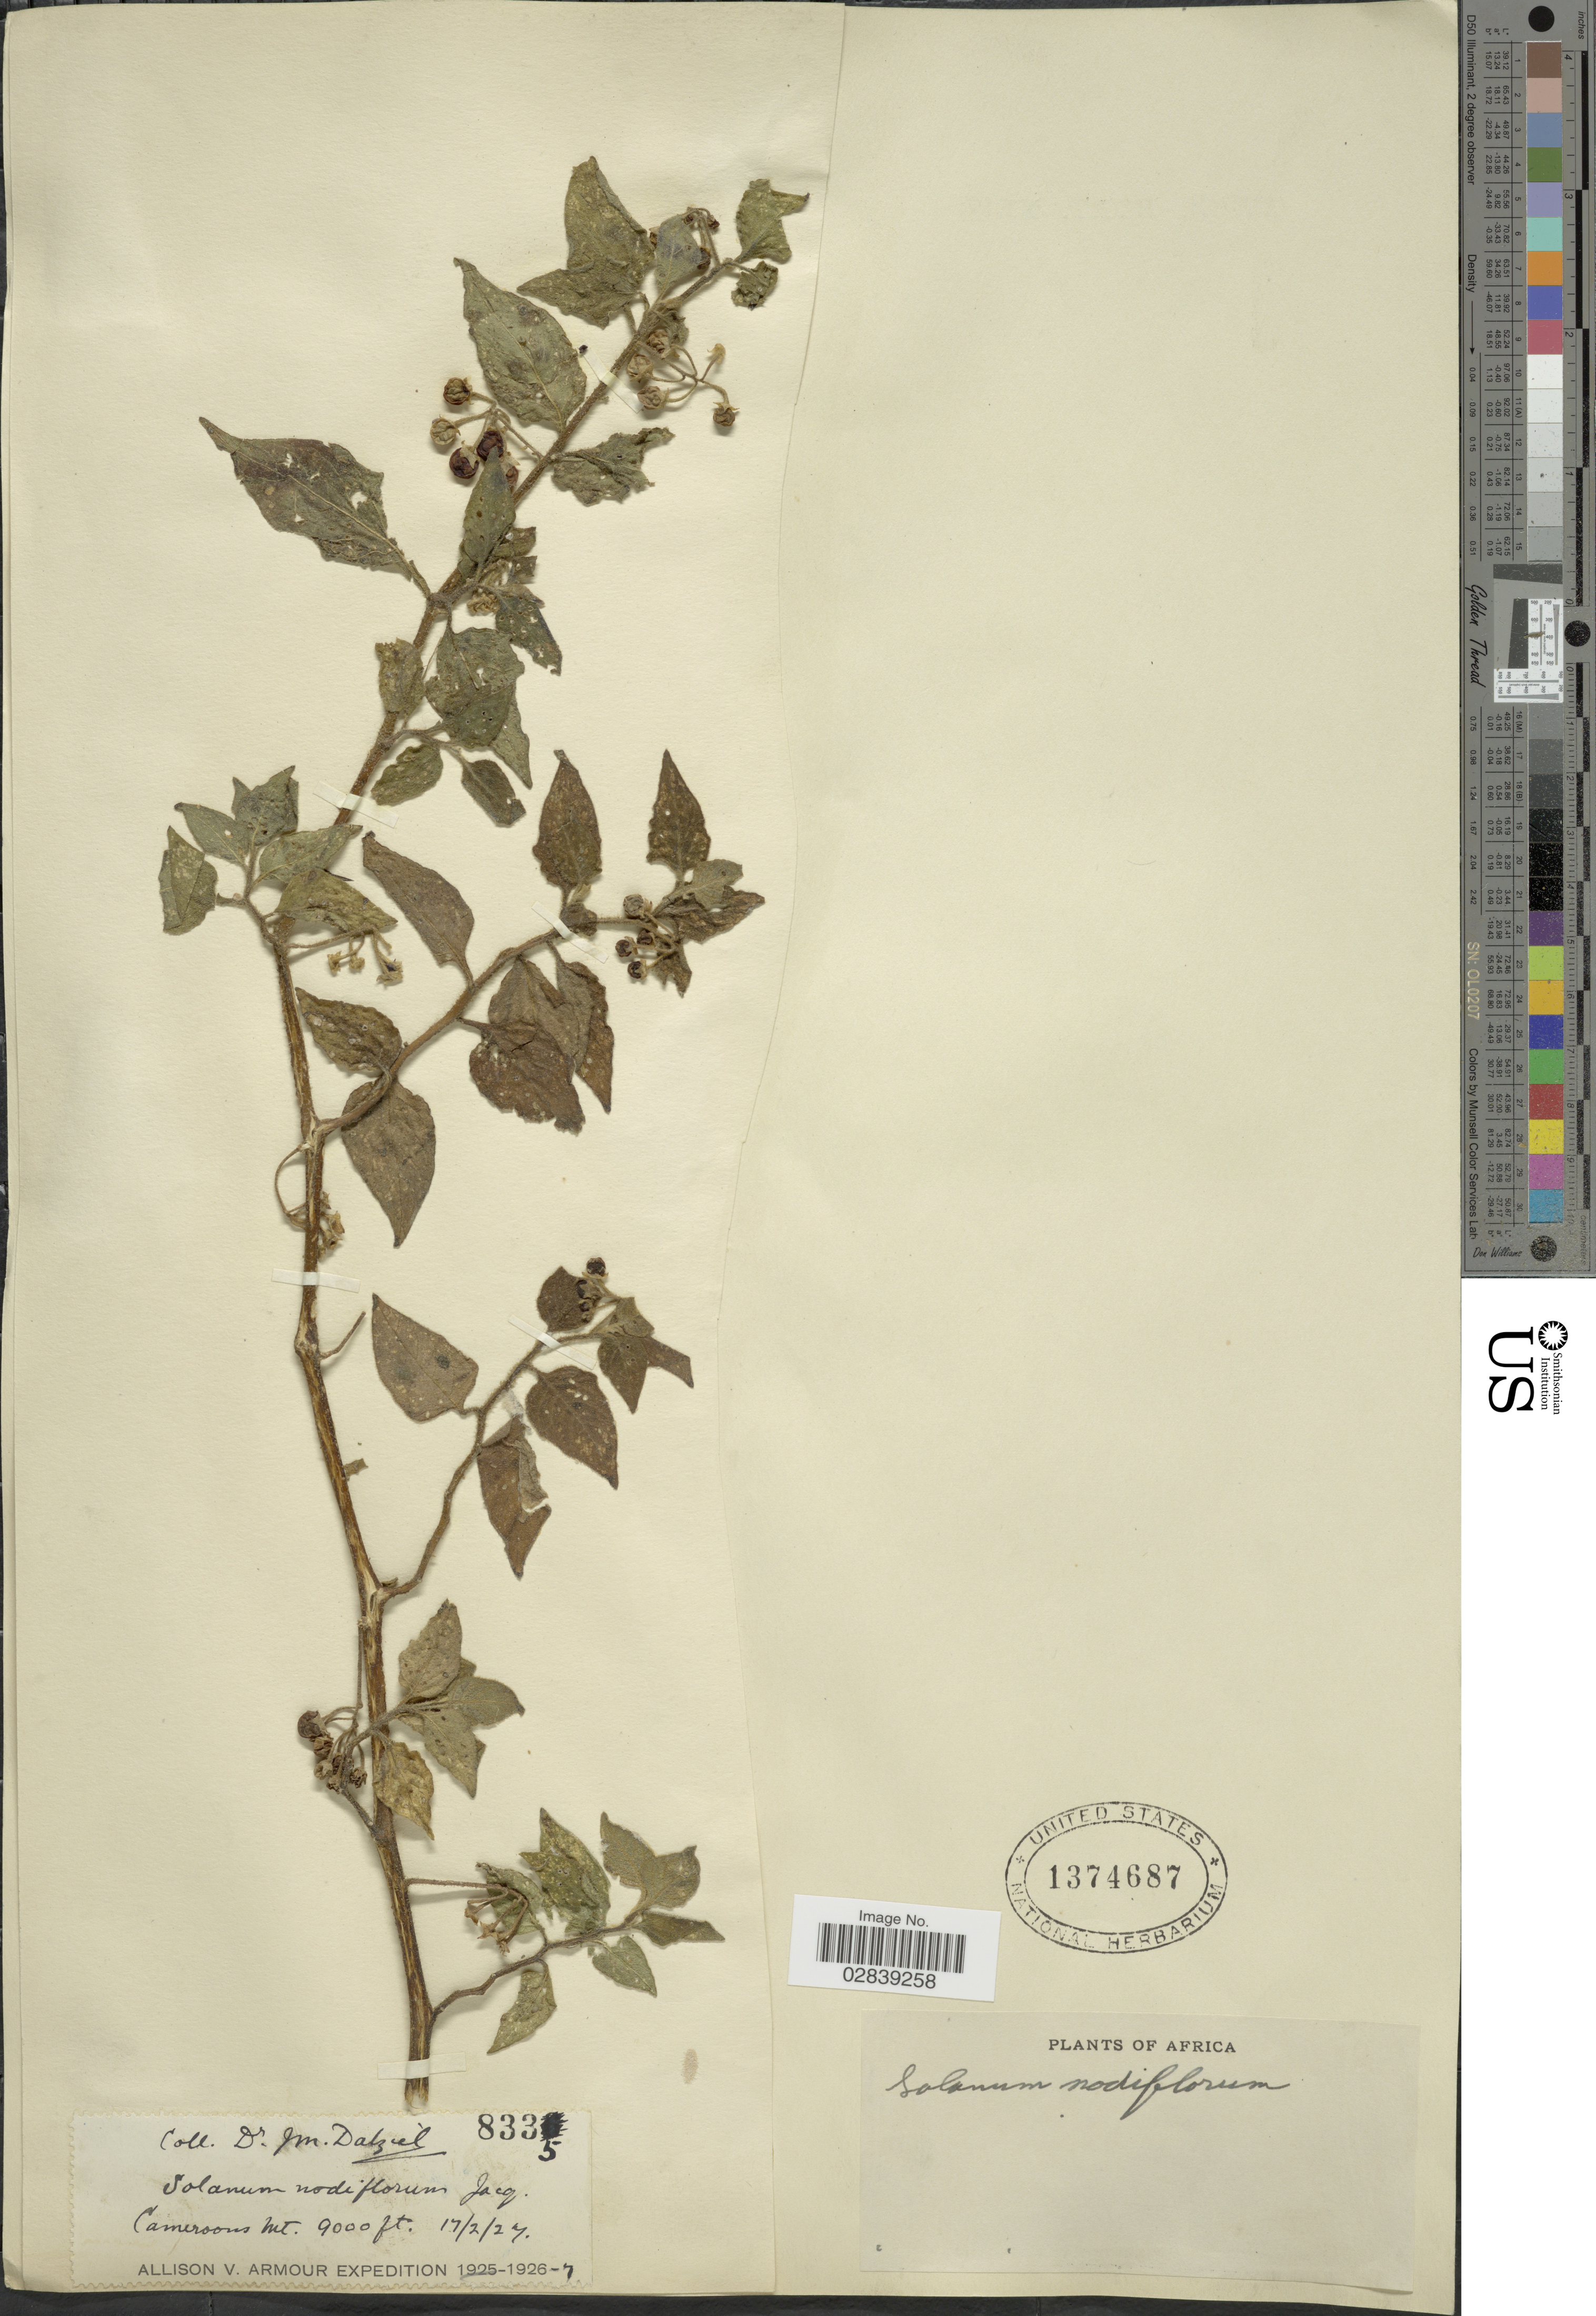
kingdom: Plantae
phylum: Tracheophyta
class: Magnoliopsida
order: Solanales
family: Solanaceae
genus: Solanum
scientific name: Solanum nodiflorum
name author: Jacq.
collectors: J. Dalziel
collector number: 8335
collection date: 1927-02-17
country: Cameroon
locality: Cameroons Mt.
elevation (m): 2743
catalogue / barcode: US 1374687